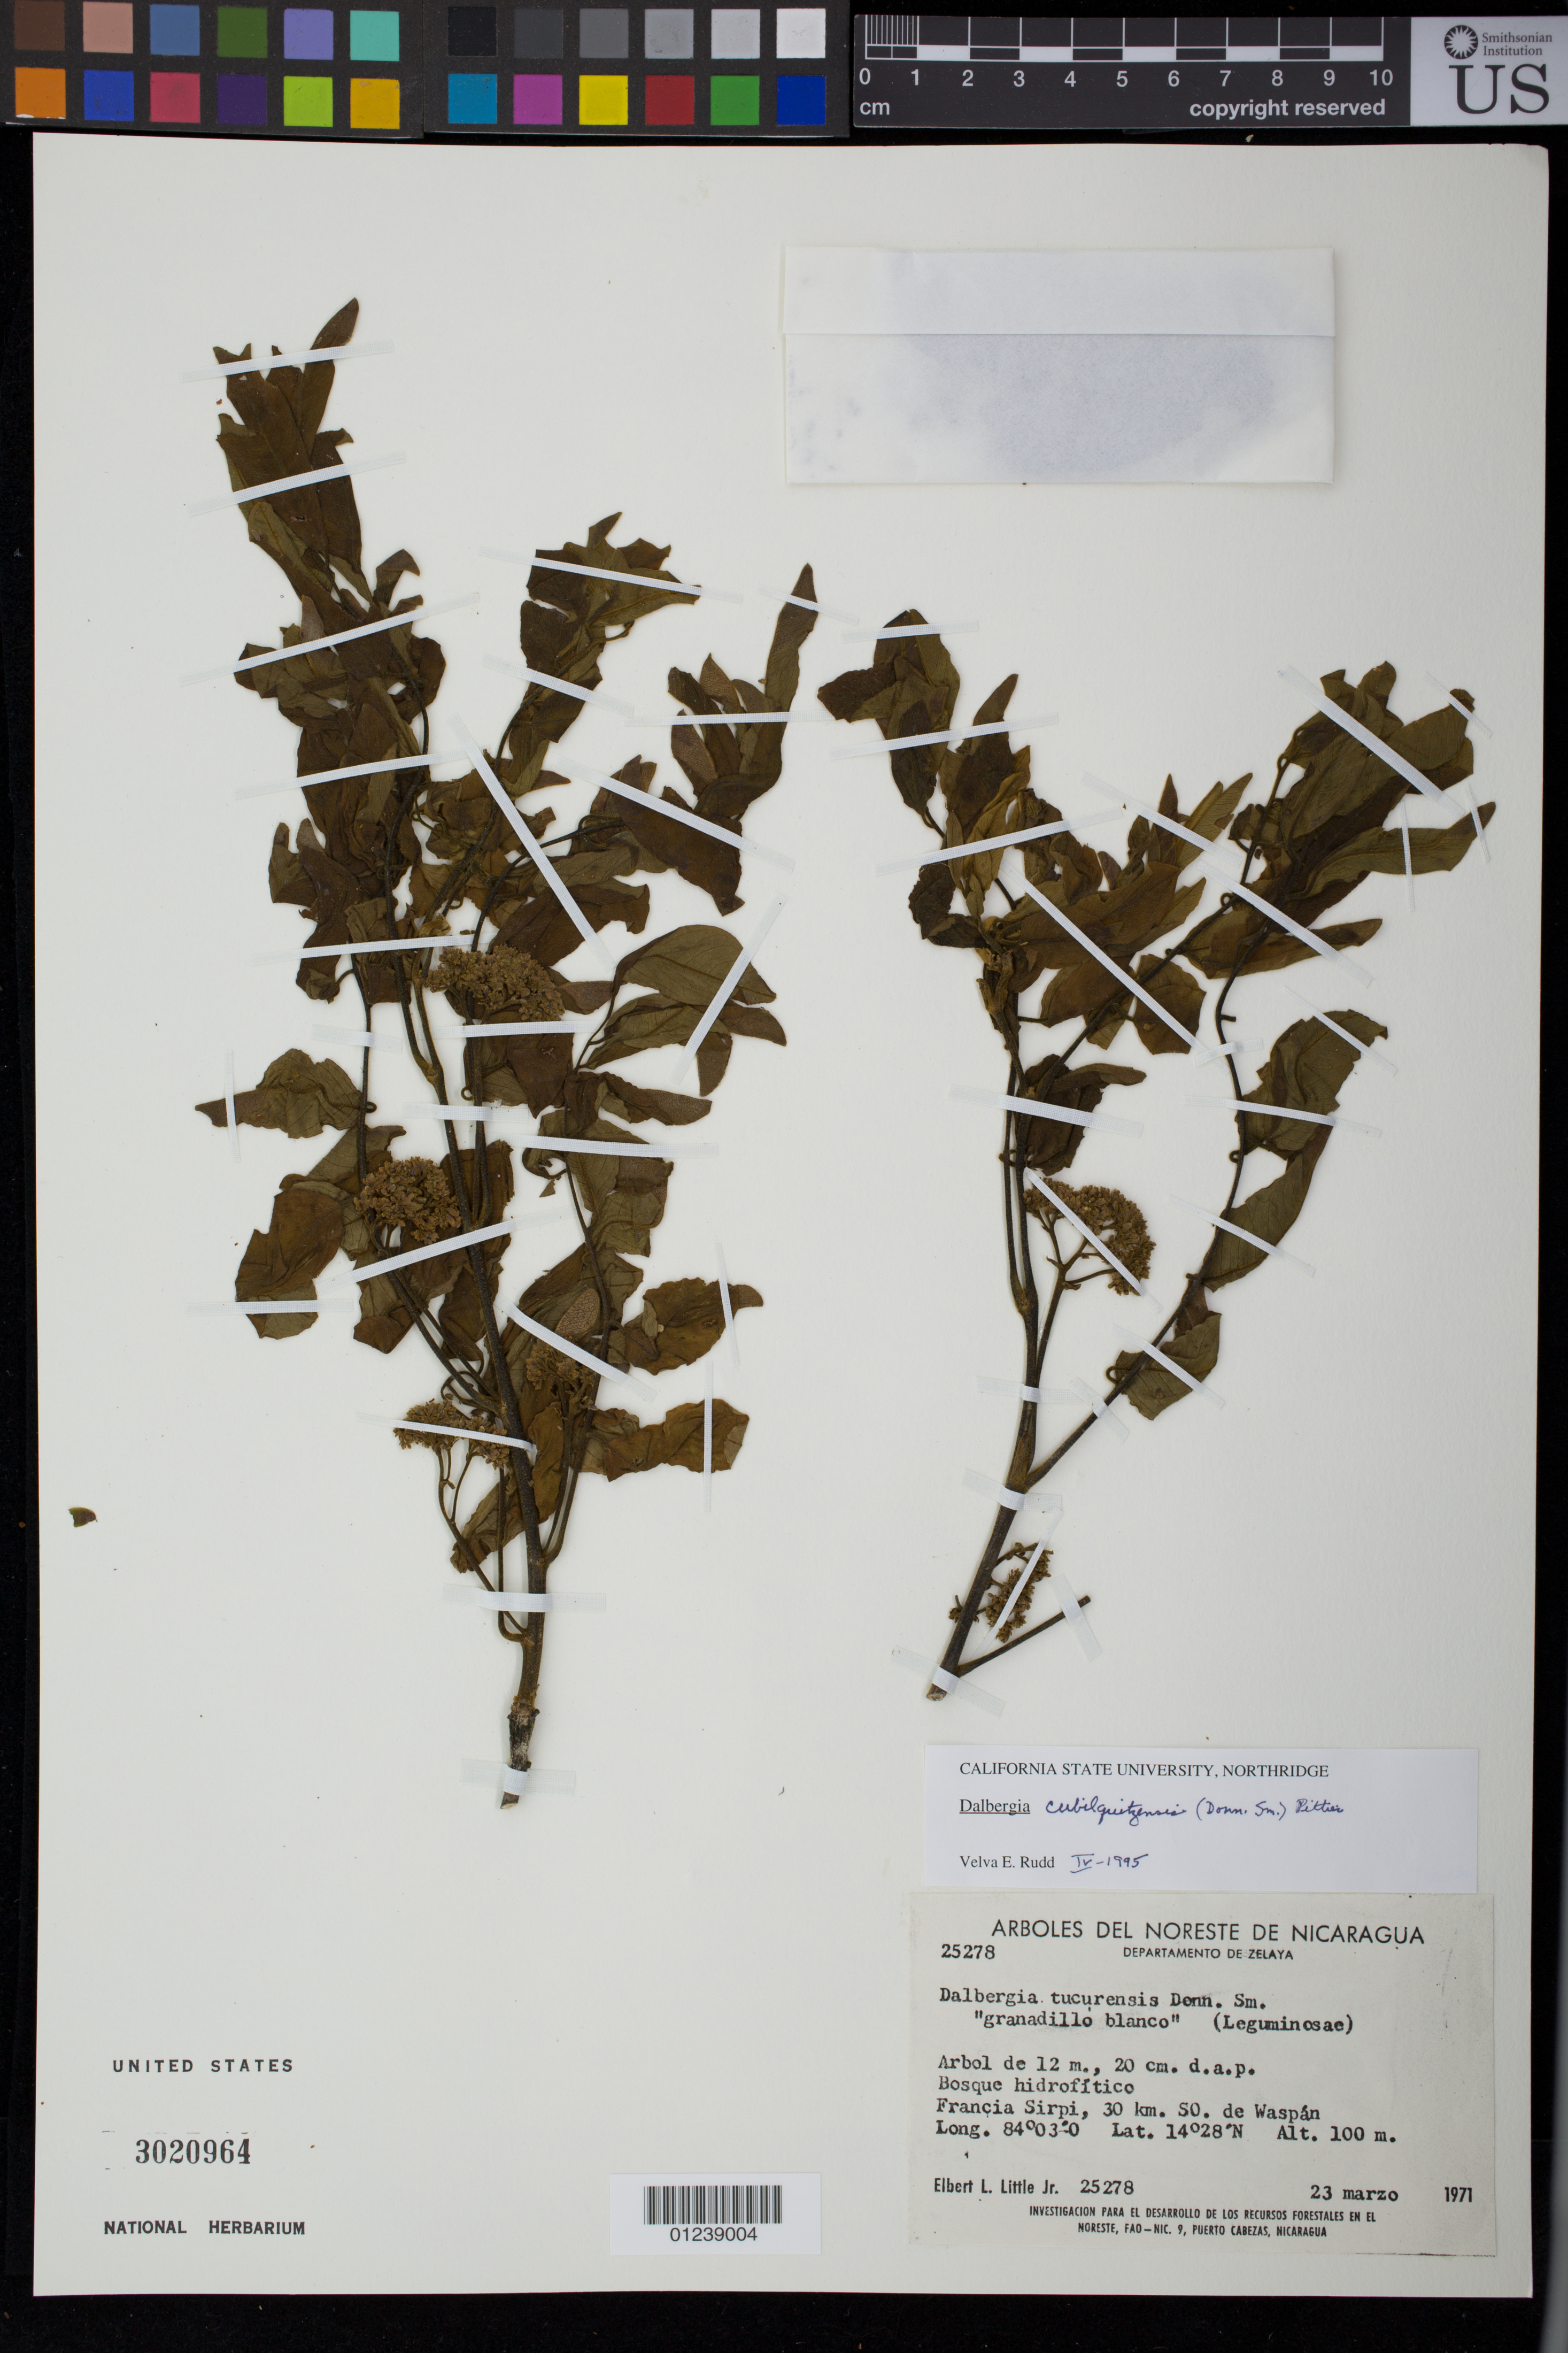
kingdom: Plantae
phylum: Tracheophyta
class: Magnoliopsida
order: Fabales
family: Fabaceae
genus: Dalbergia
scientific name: Dalbergia cubilquitzensis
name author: (Donn. Sm.) Pittier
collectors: E. L. Little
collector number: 25278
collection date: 1971-03-23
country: Nicaragua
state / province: Atlántico Norte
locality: Bosque hidrofitico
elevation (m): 100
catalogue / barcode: US 3020964